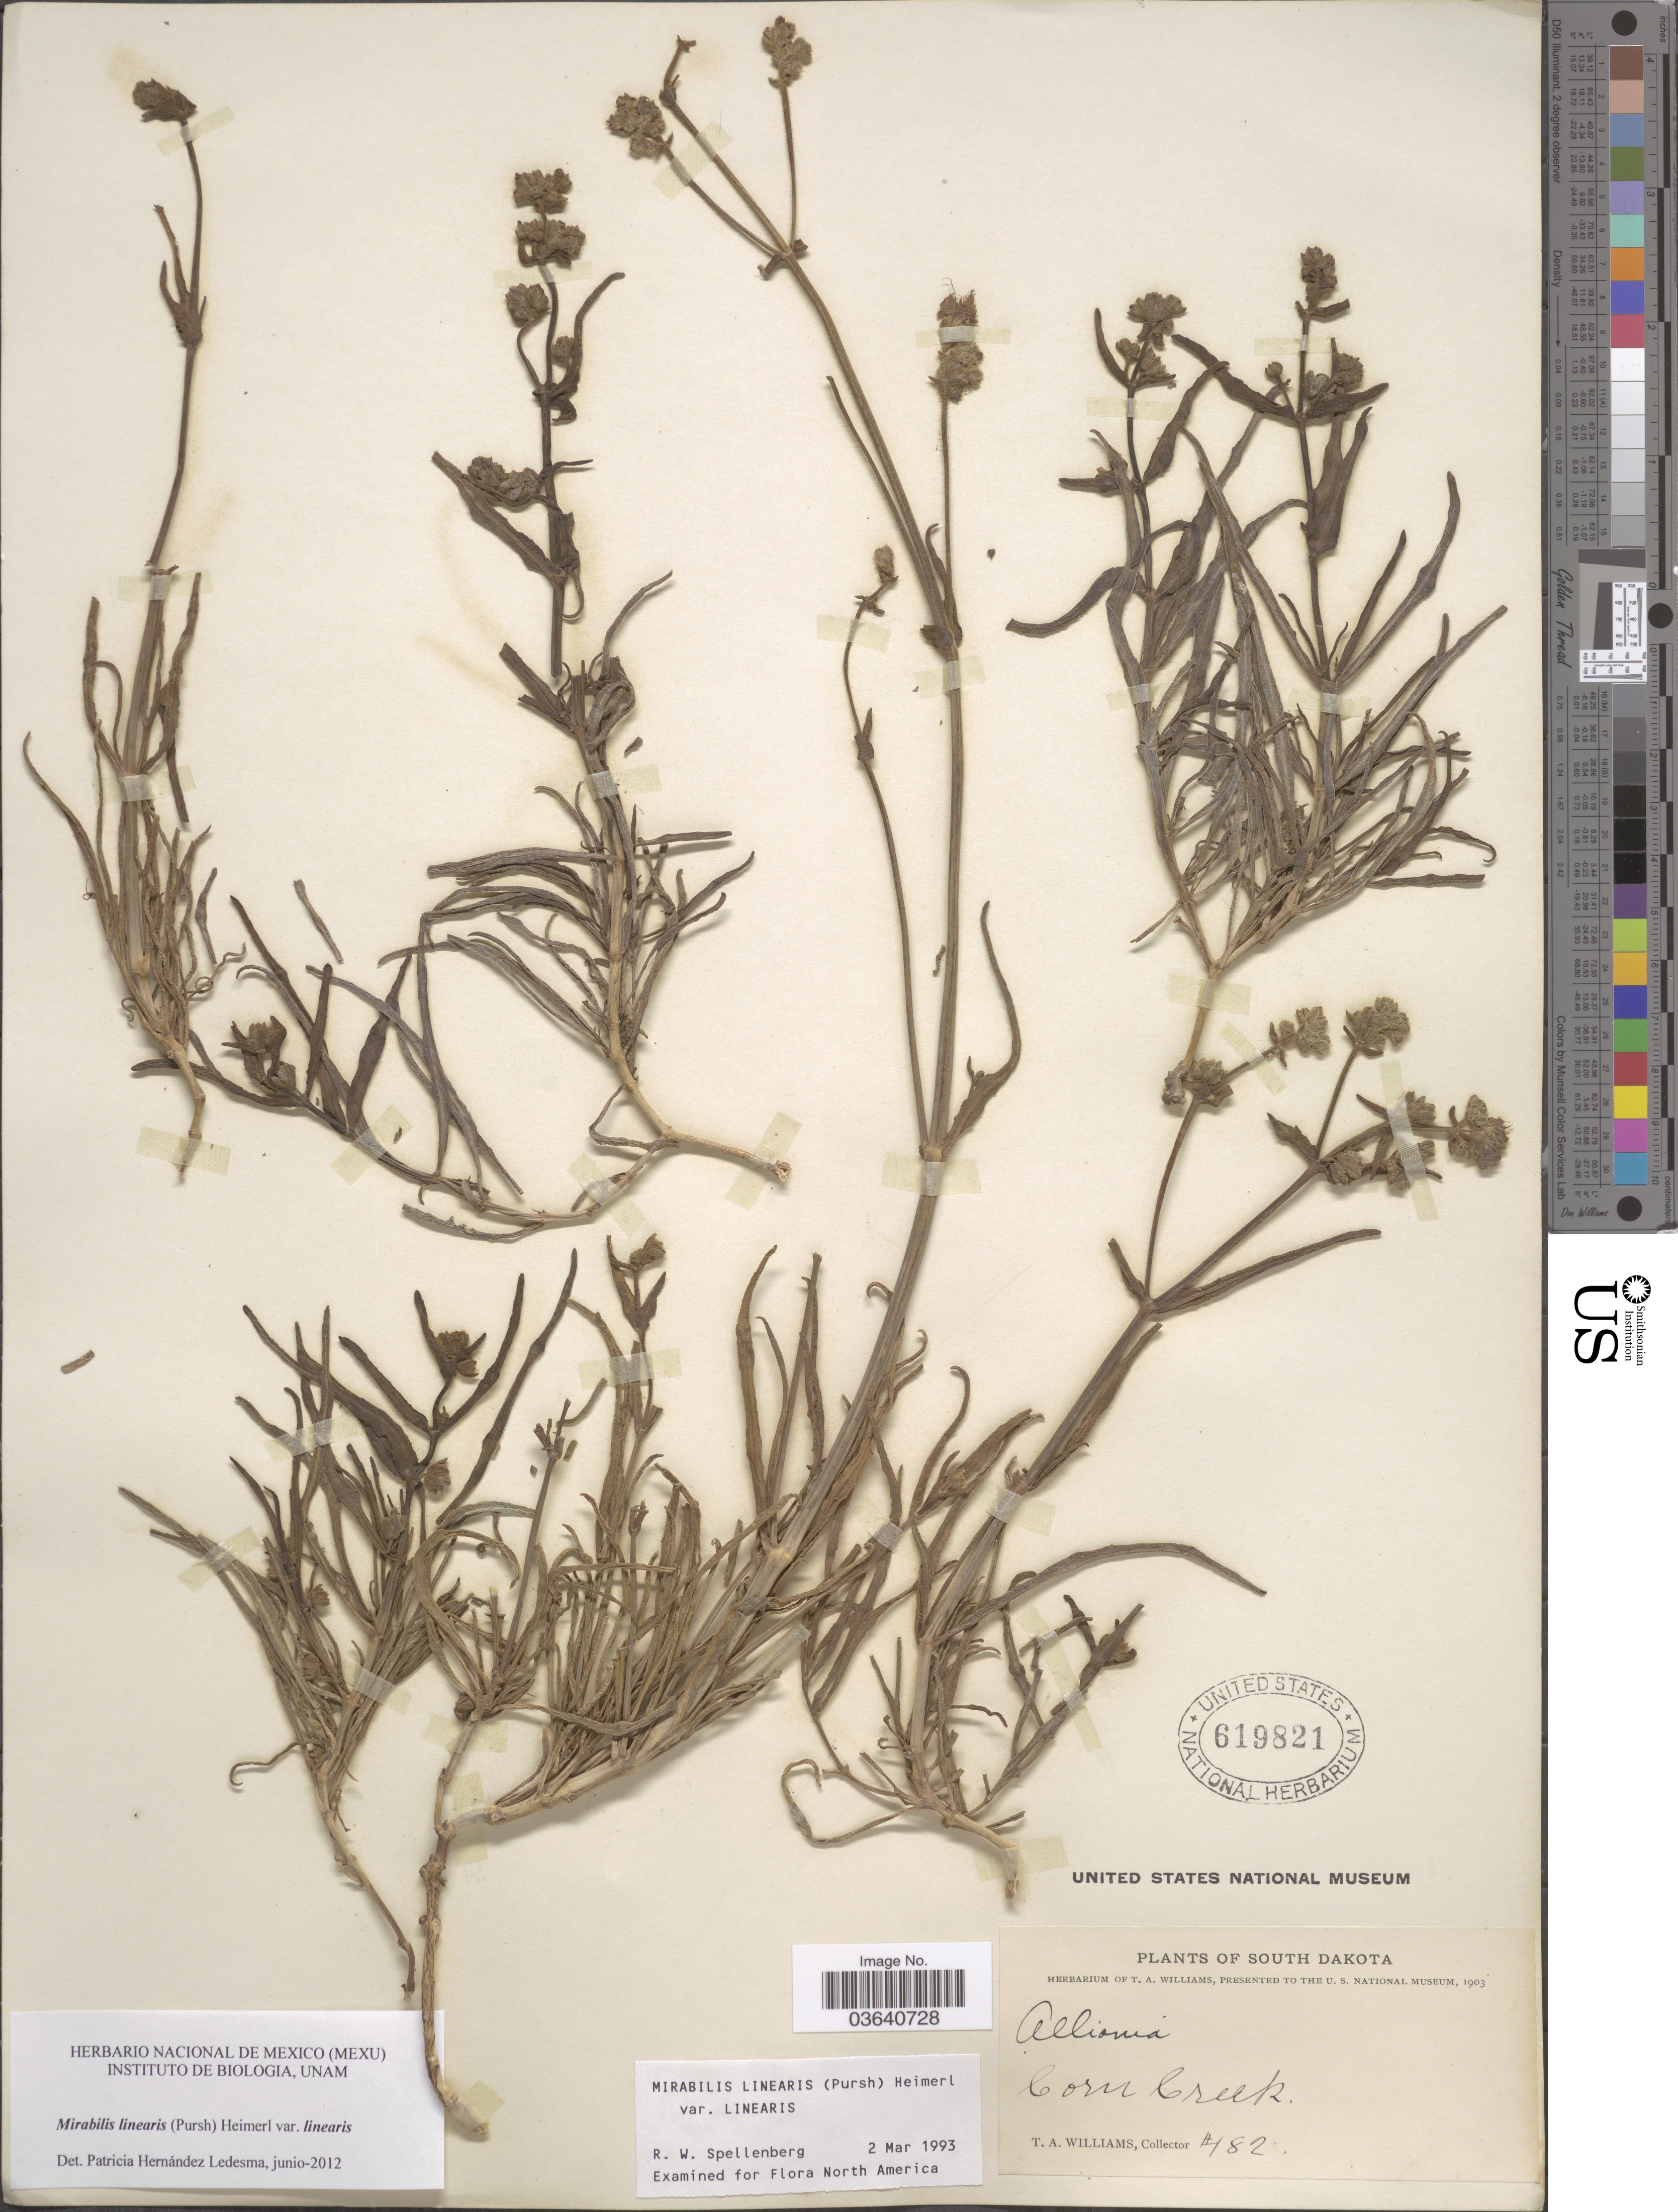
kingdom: Plantae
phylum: Tracheophyta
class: Magnoliopsida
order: Caryophyllales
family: Nyctaginaceae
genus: Mirabilis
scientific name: Mirabilis linearis var. linearis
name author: (Pursh) Heimerl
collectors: T. Williams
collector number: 182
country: United States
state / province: South Dakota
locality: Corn Creek.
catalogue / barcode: US 619821